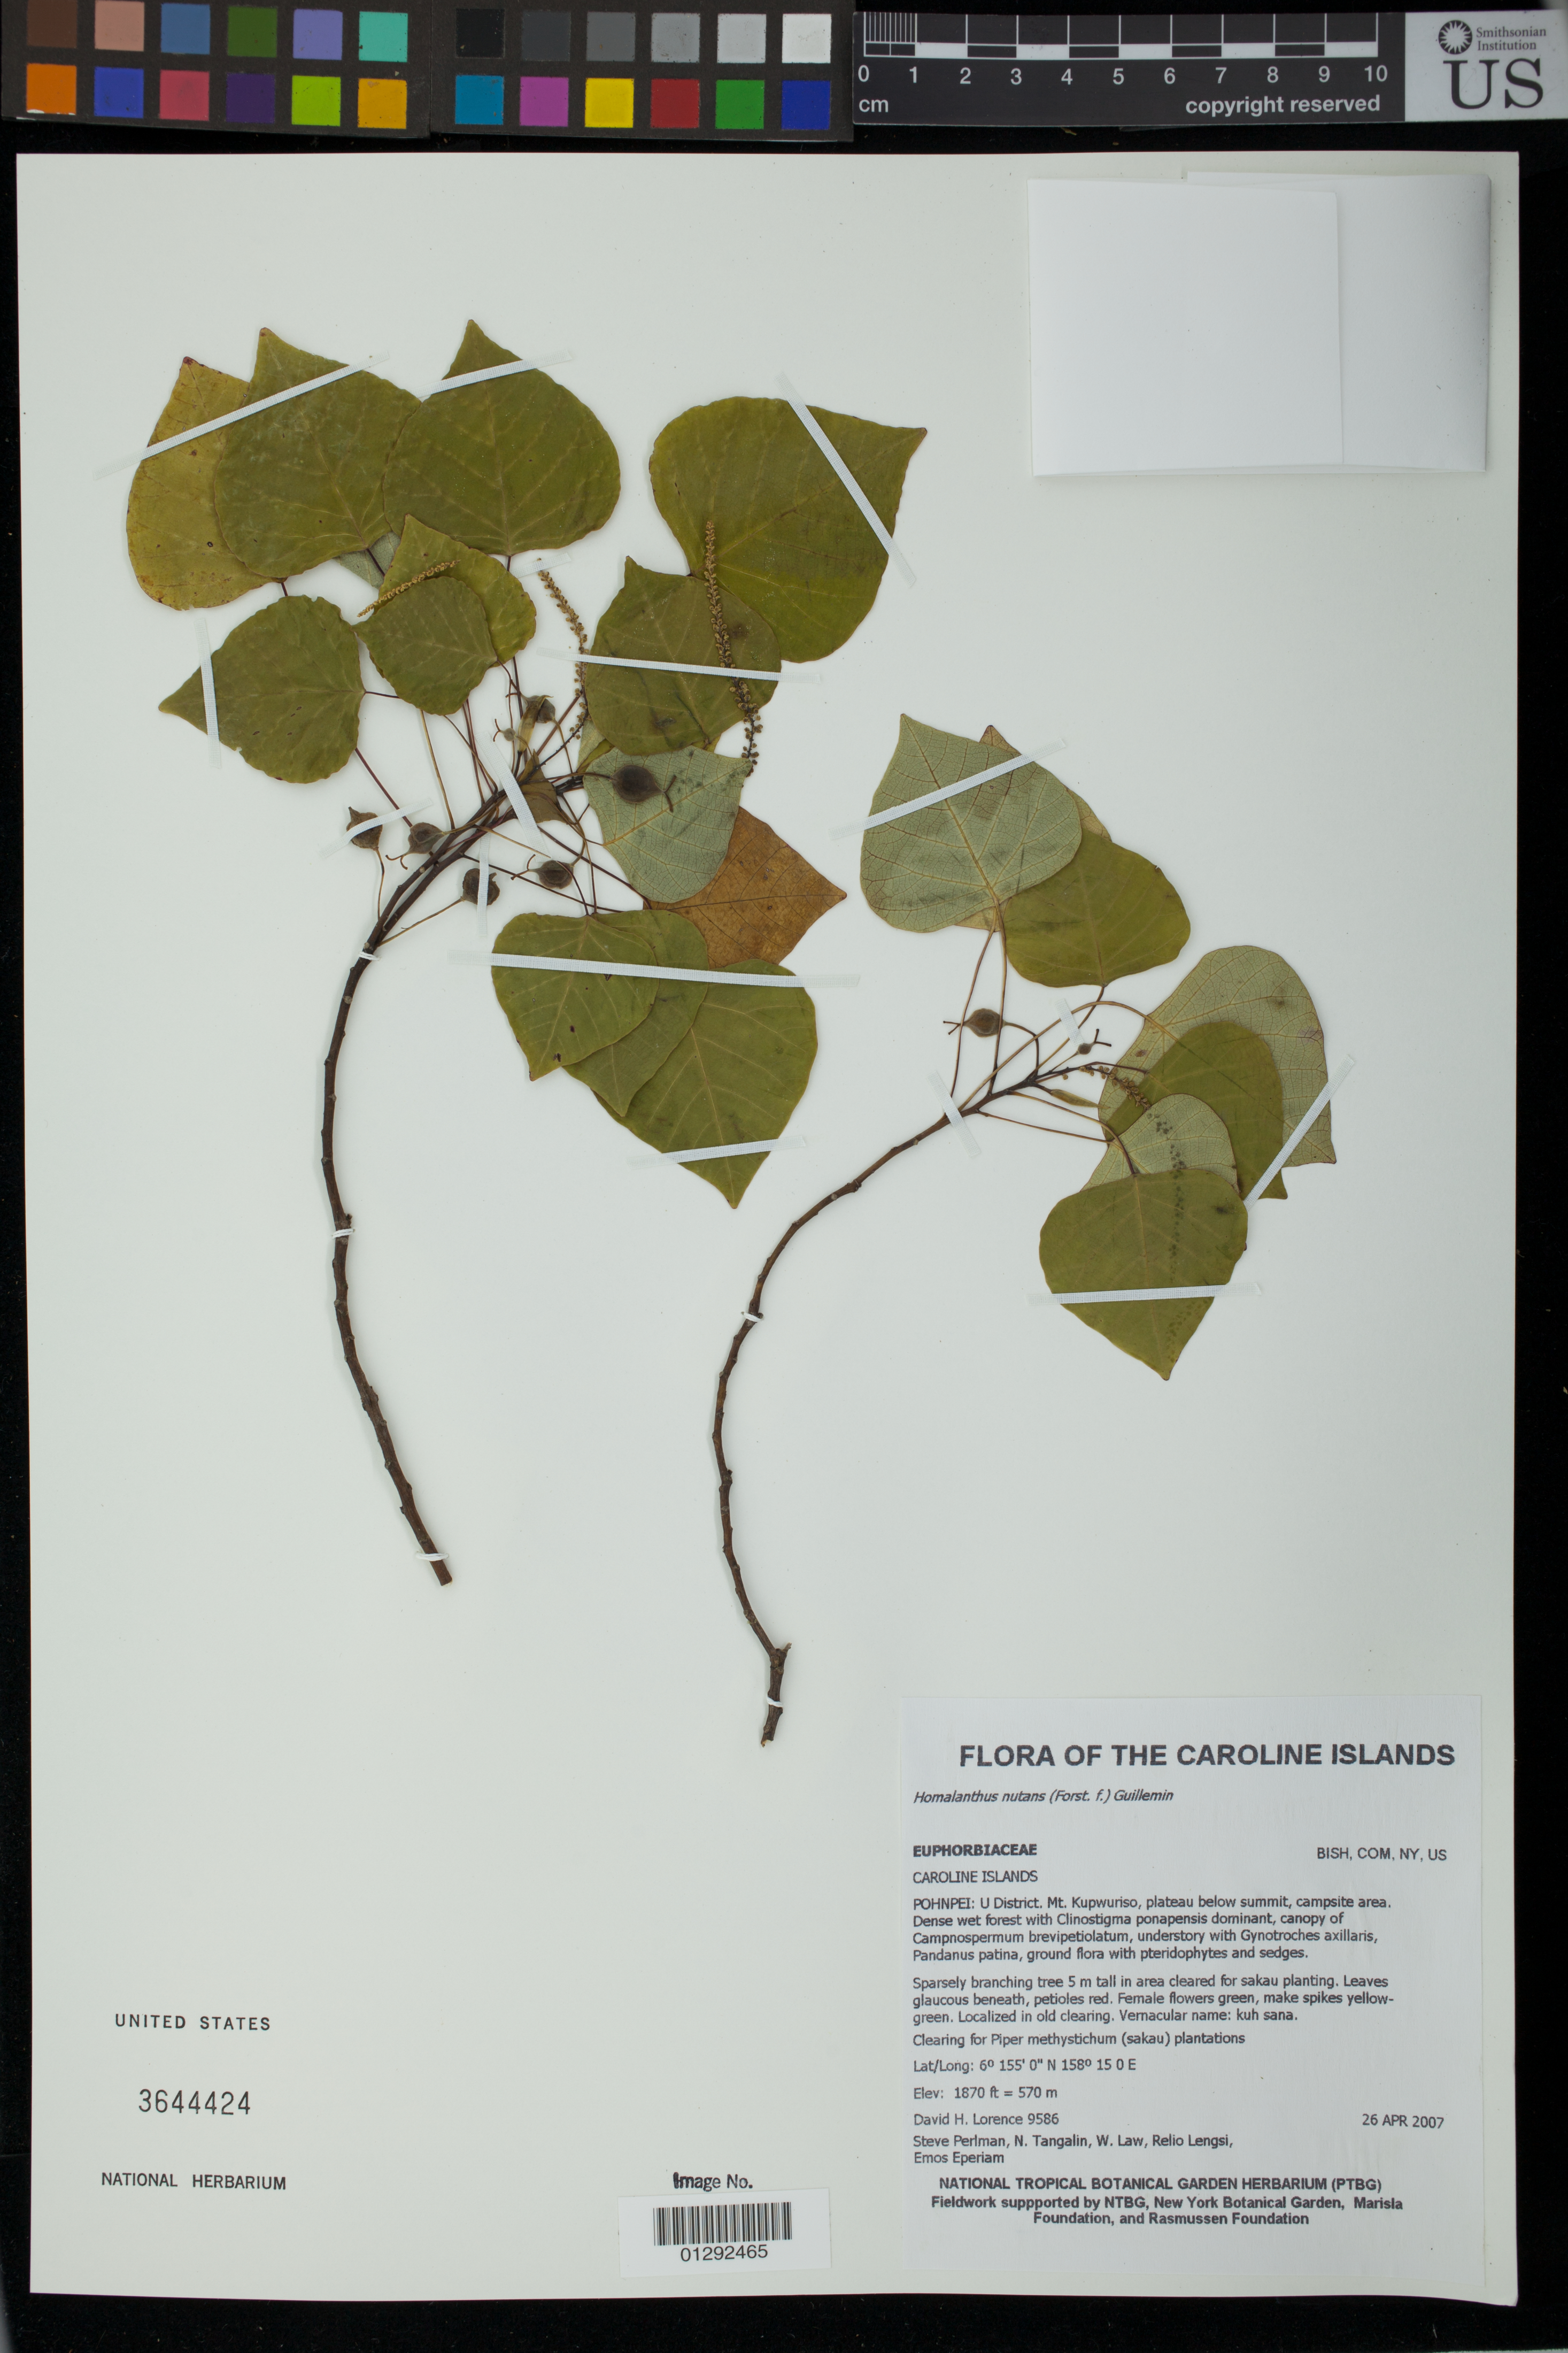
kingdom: Plantae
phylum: Tracheophyta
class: Magnoliopsida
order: Malpighiales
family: Euphorbiaceae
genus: Homalanthus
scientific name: Homalanthus nutans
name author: (G. Forst.) Guill.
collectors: D. Lorence, S. P. Perlman, N. Tangalin & W. Law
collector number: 9586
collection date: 2007-04-26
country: Micronesia, Federated States of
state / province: Pohnpei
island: Pohnpei [Ponape]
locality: Caroline Islands:Pohnpei: U District. Mt. Kupwuriso, plateau below summit, campsite area.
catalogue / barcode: US 3644424